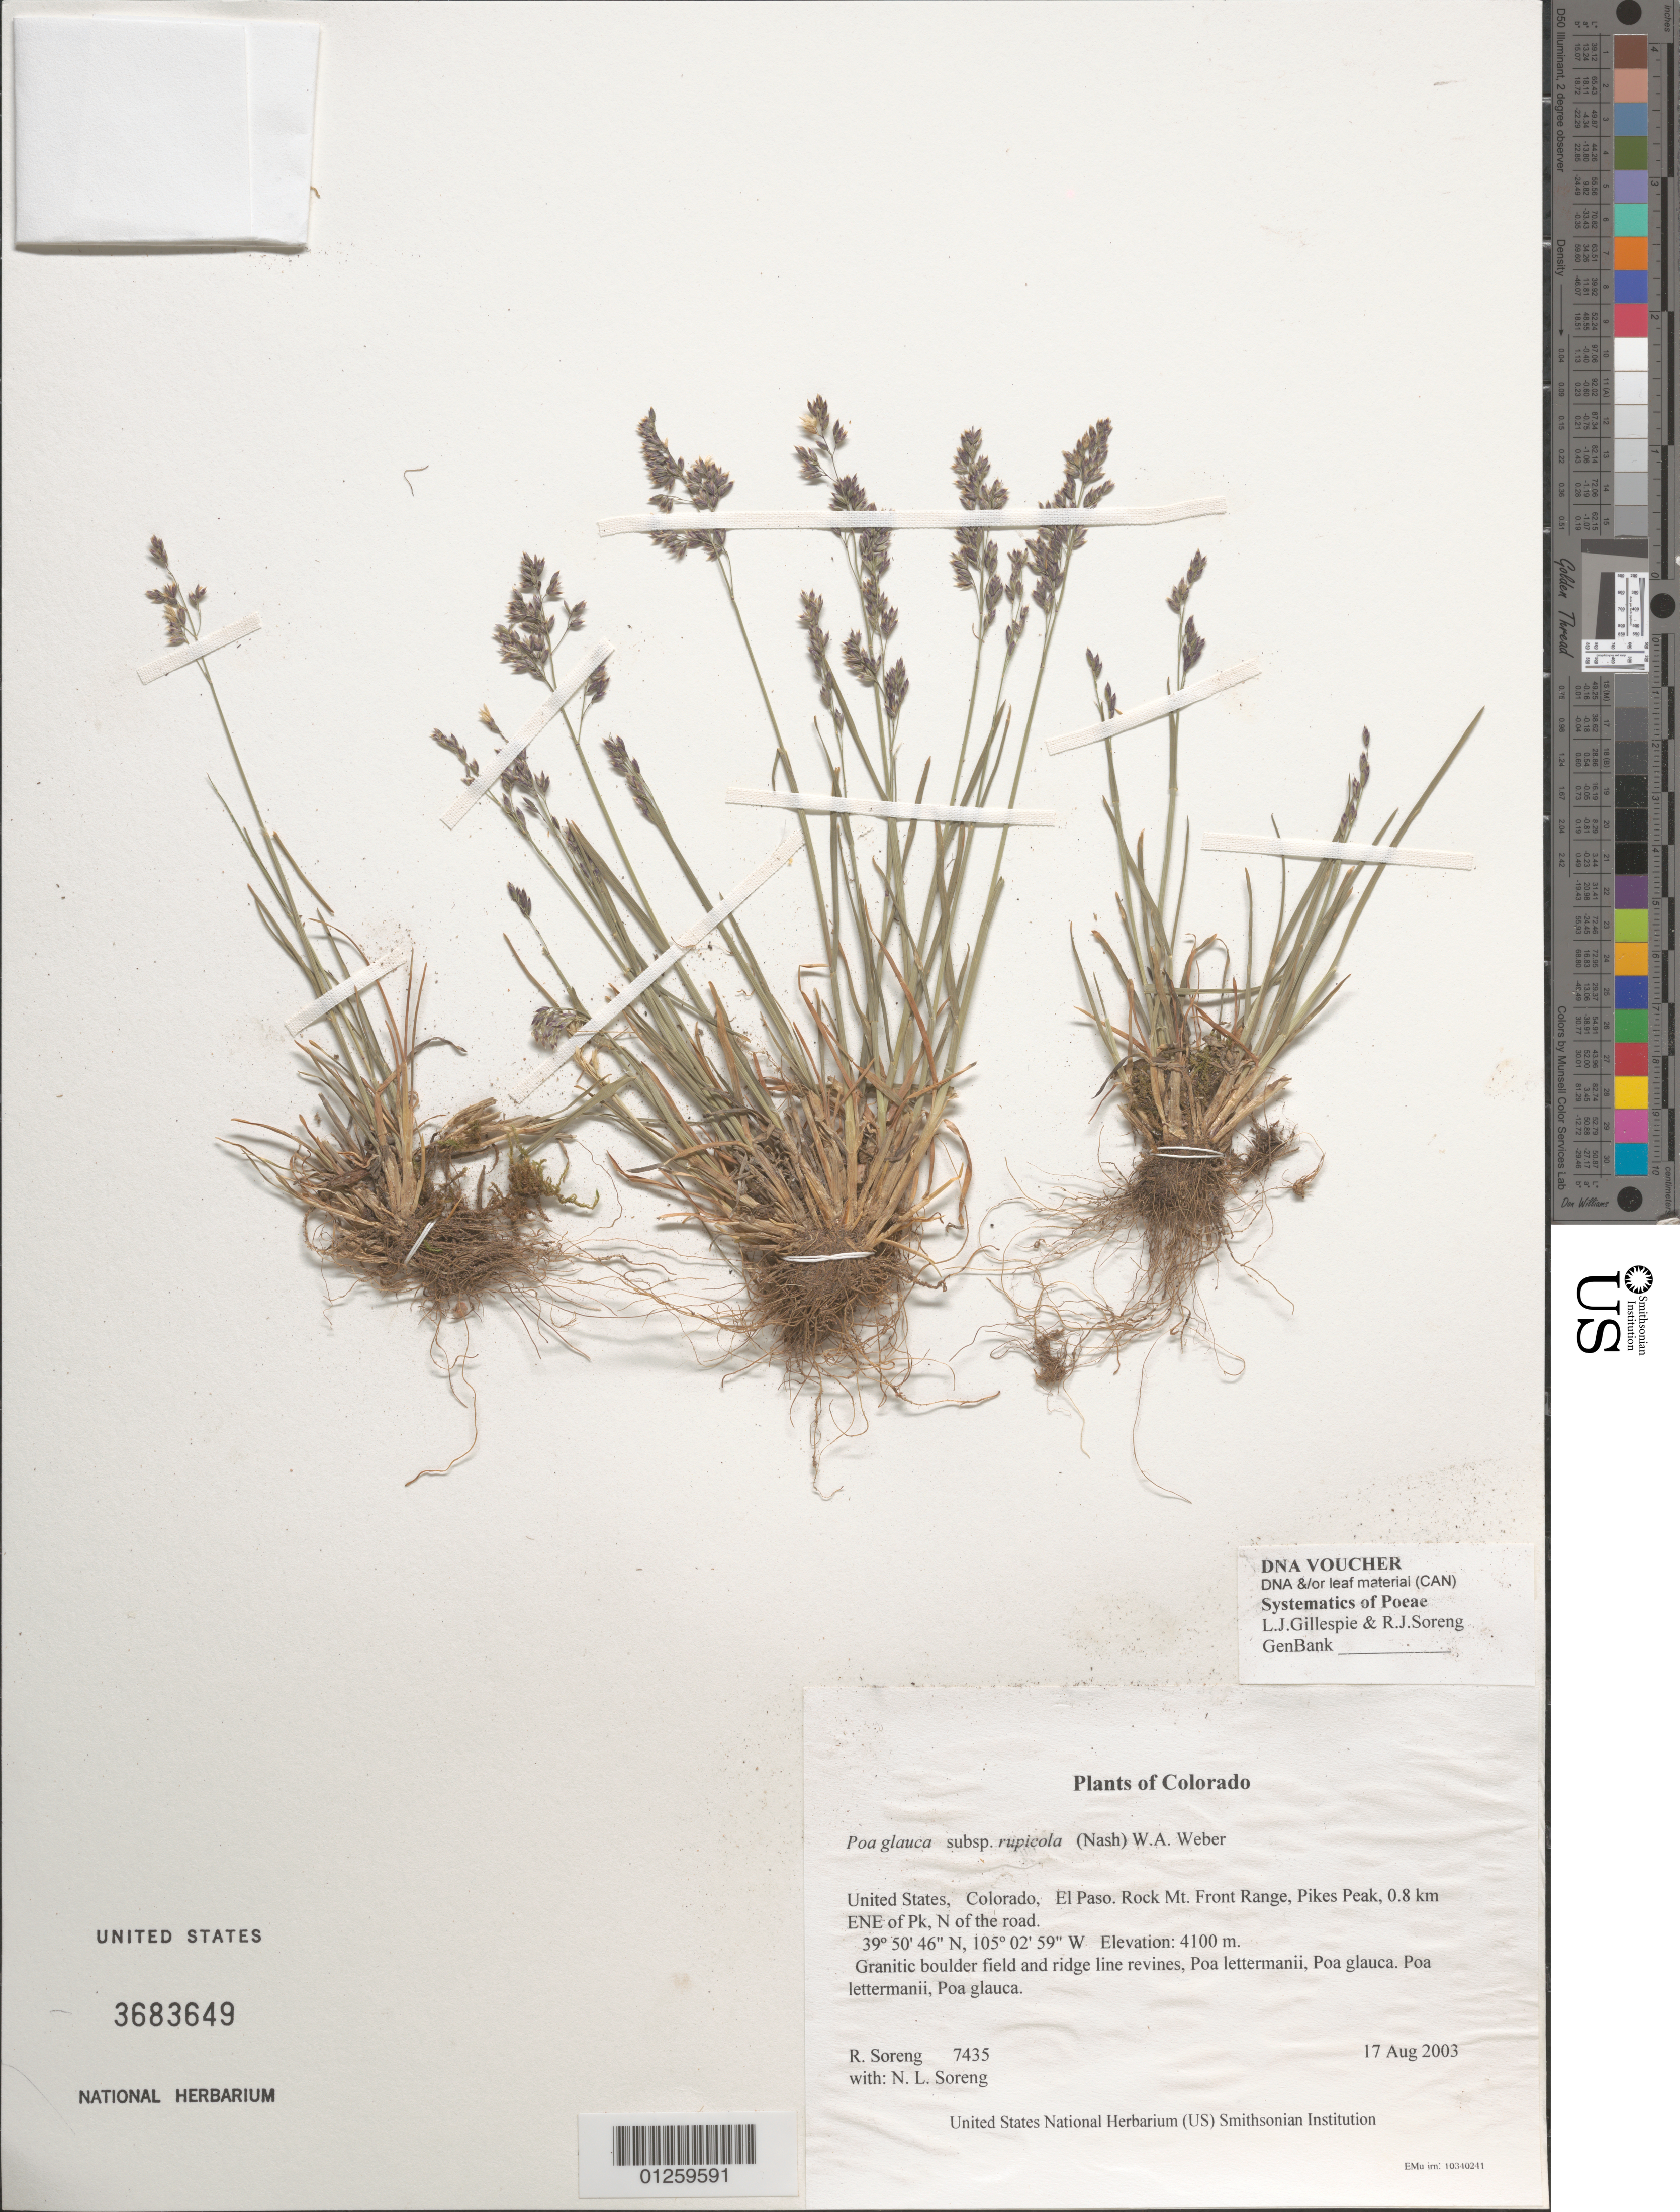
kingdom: Plantae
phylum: Tracheophyta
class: Liliopsida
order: Poales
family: Poaceae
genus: Poa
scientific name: Poa glauca subsp. rupicola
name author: (Nash) W.A. Weber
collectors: R. J. Soreng & N. L. Soreng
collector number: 7435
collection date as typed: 17 Aug 2003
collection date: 2003-08-17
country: United States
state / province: Colorado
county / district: El Paso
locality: Rock Mt. Front Range, Pikes Peak, 0.8 km ENE of Pk, N of the road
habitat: Granitic boulder field and ridge line revines, Poa lettermanii, Poa glauca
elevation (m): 4100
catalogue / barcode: US 3683649